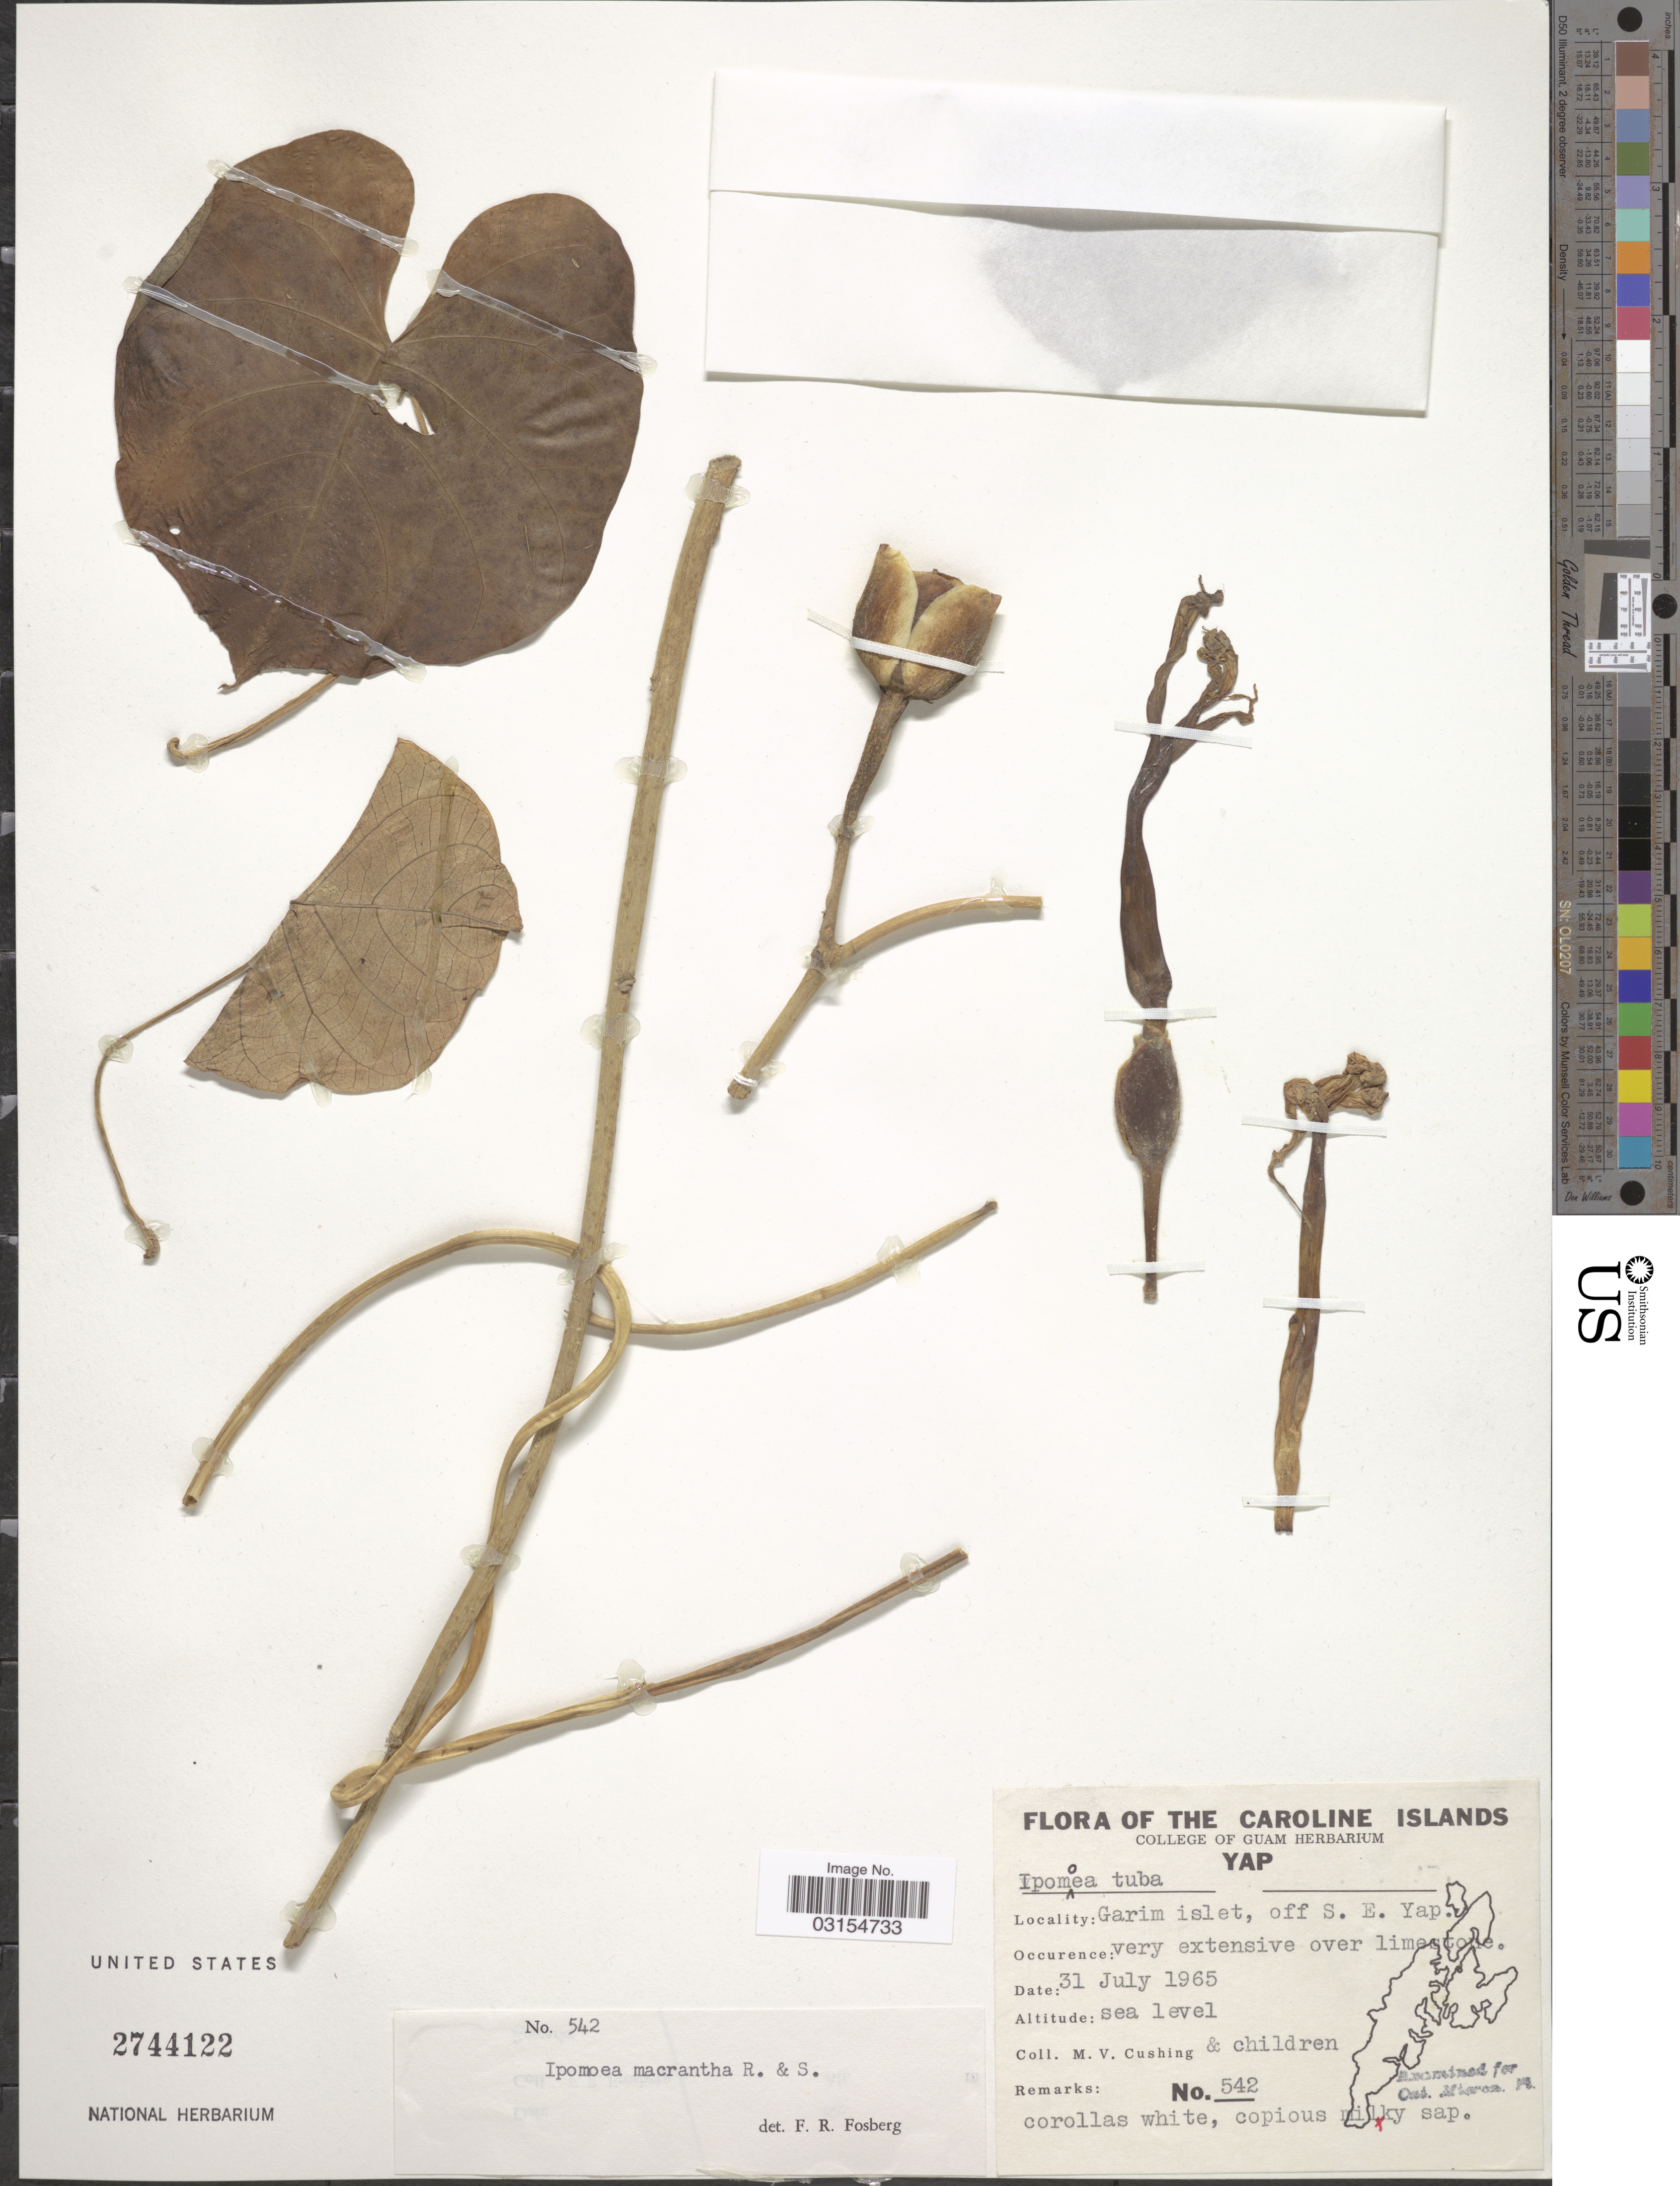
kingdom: Plantae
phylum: Tracheophyta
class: Magnoliopsida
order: Solanales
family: Convolvulaceae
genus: Ipomoea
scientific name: Ipomoea violacea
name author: L.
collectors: M. V. Cushing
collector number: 542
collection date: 1965-07-31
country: Micronesia, Federated States of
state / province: Yap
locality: The Caroline Islands, Garim islet, off S.E. Yap.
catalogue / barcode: US 2744122